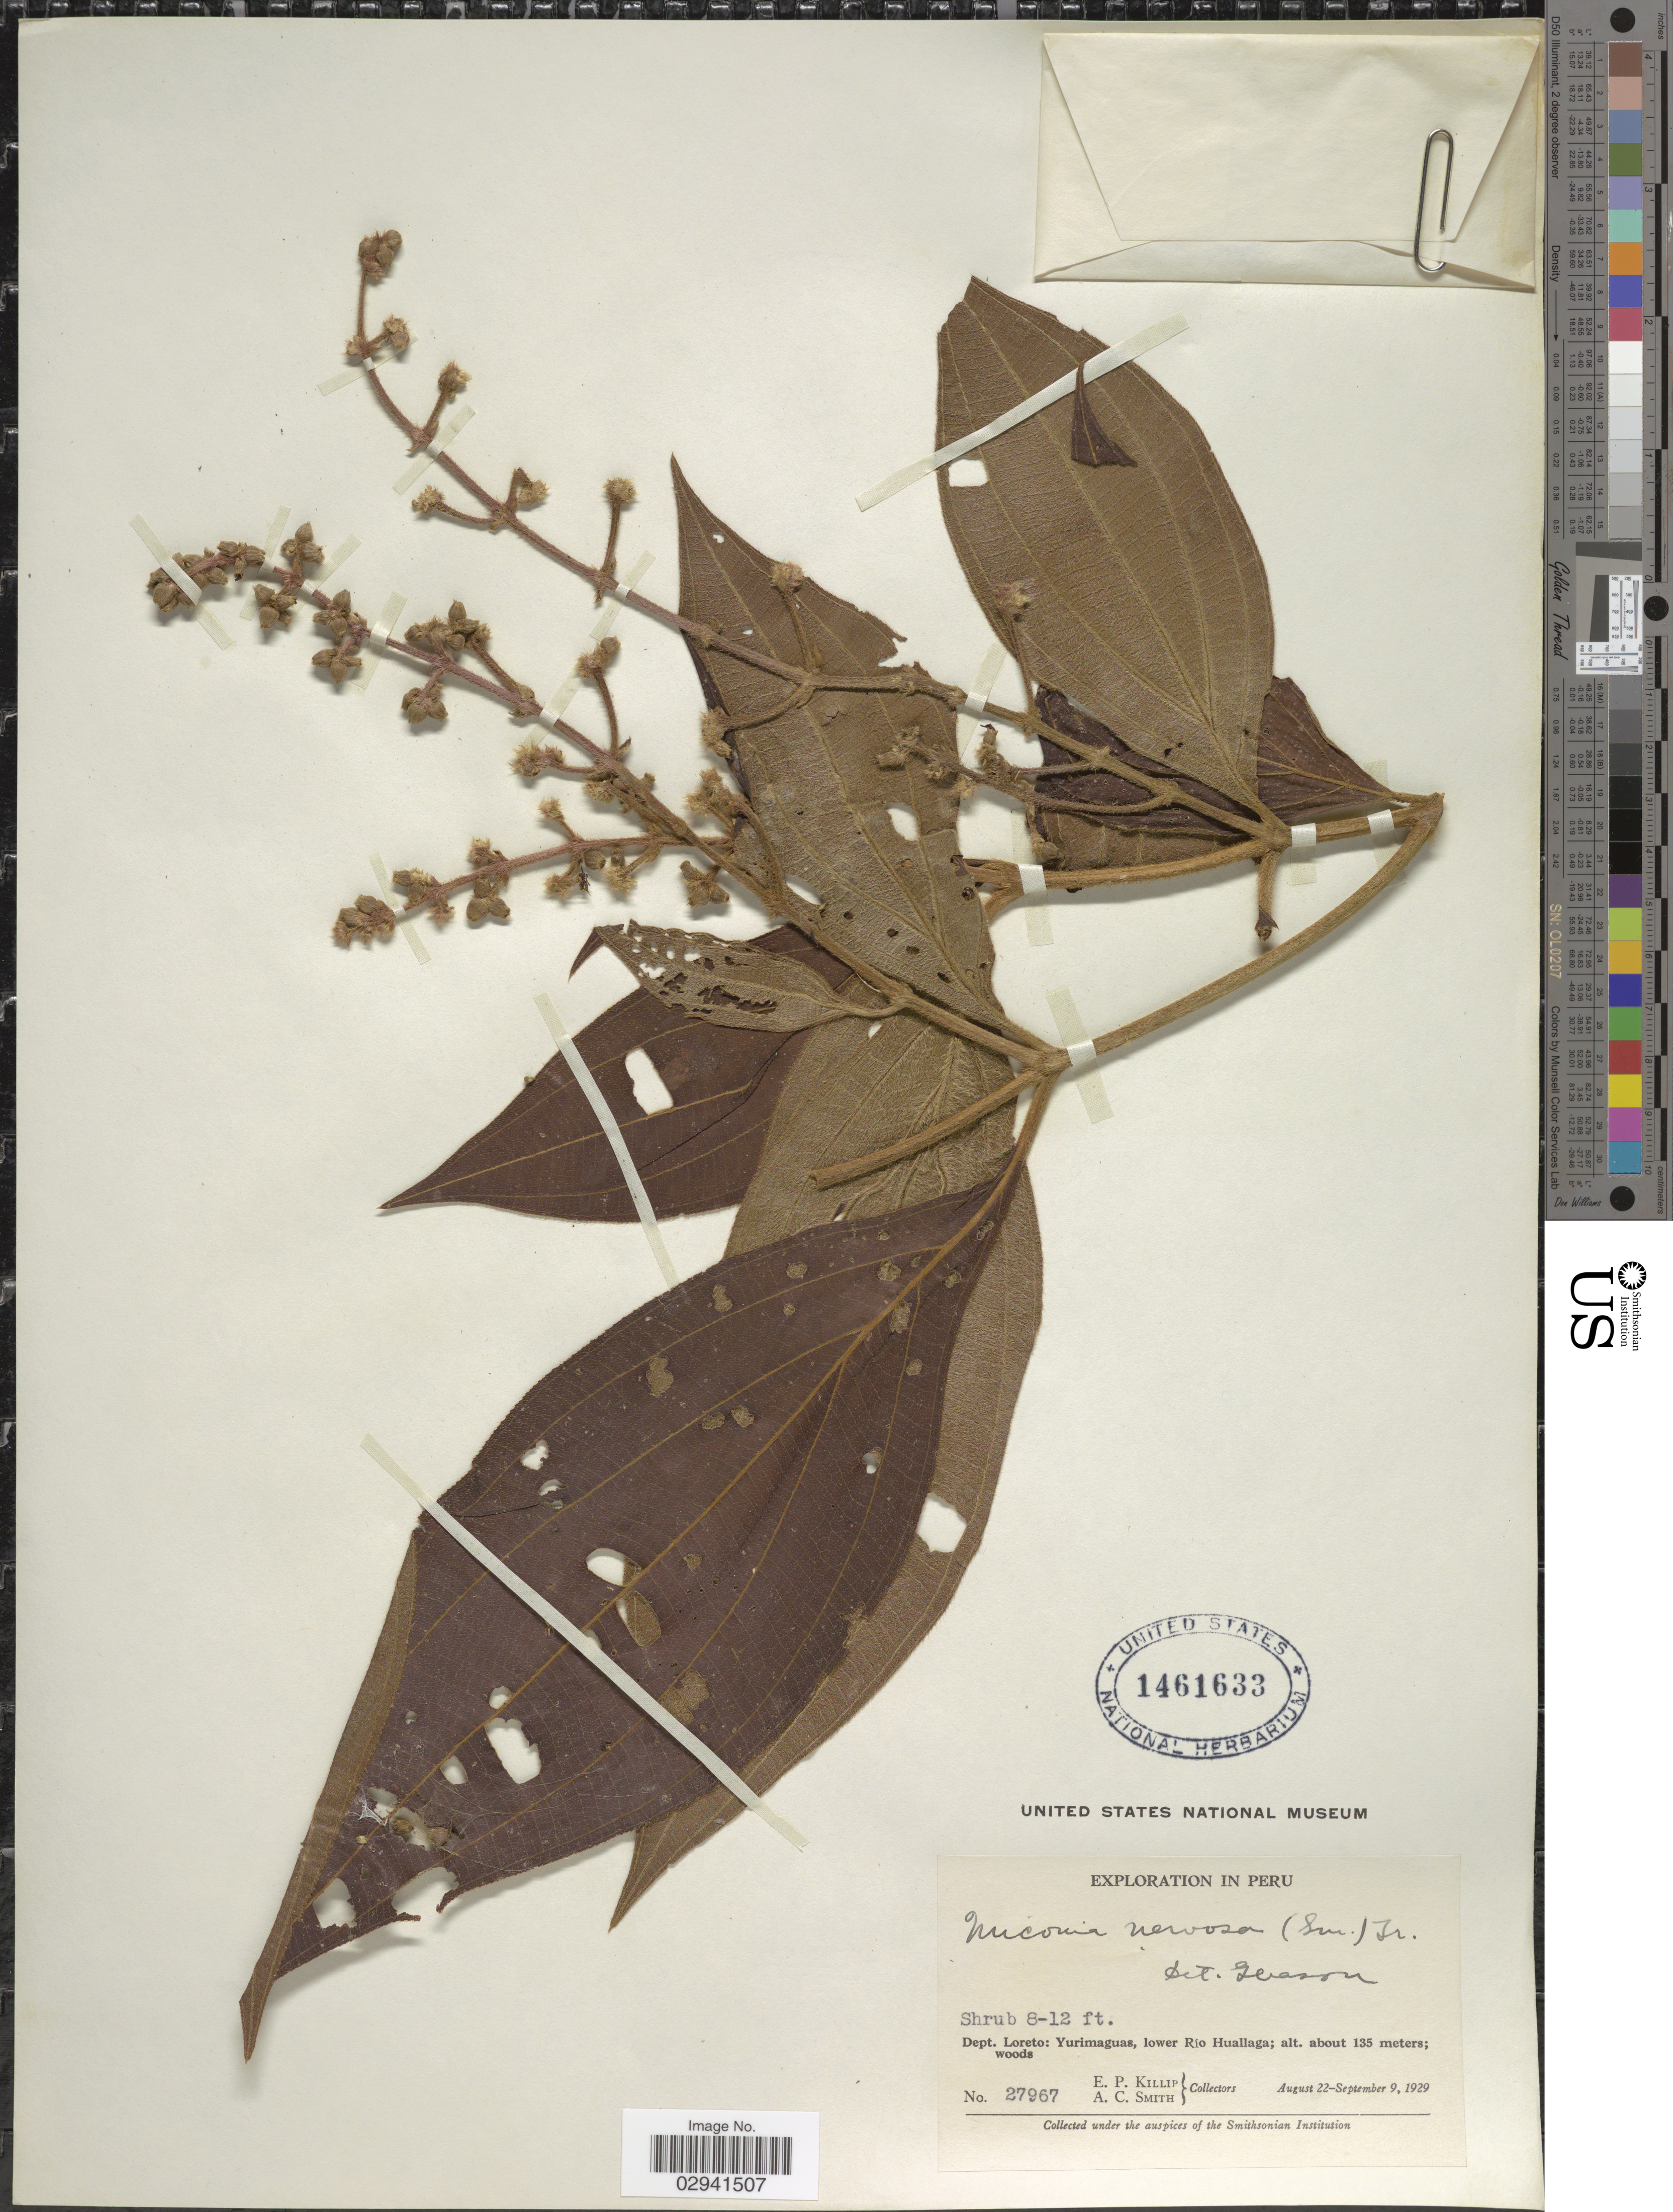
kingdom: Plantae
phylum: Tracheophyta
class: Magnoliopsida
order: Myrtales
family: Melastomataceae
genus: Miconia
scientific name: Miconia nervosa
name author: (Sm.) Triana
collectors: E. P. Killip & A. C. Smith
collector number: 27967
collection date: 1929-08-22/1929-09-09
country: Peru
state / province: Loreto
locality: Dept. Loreto, Yurimaguas, lower Río Huallaga.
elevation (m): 135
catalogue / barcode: US 1461633